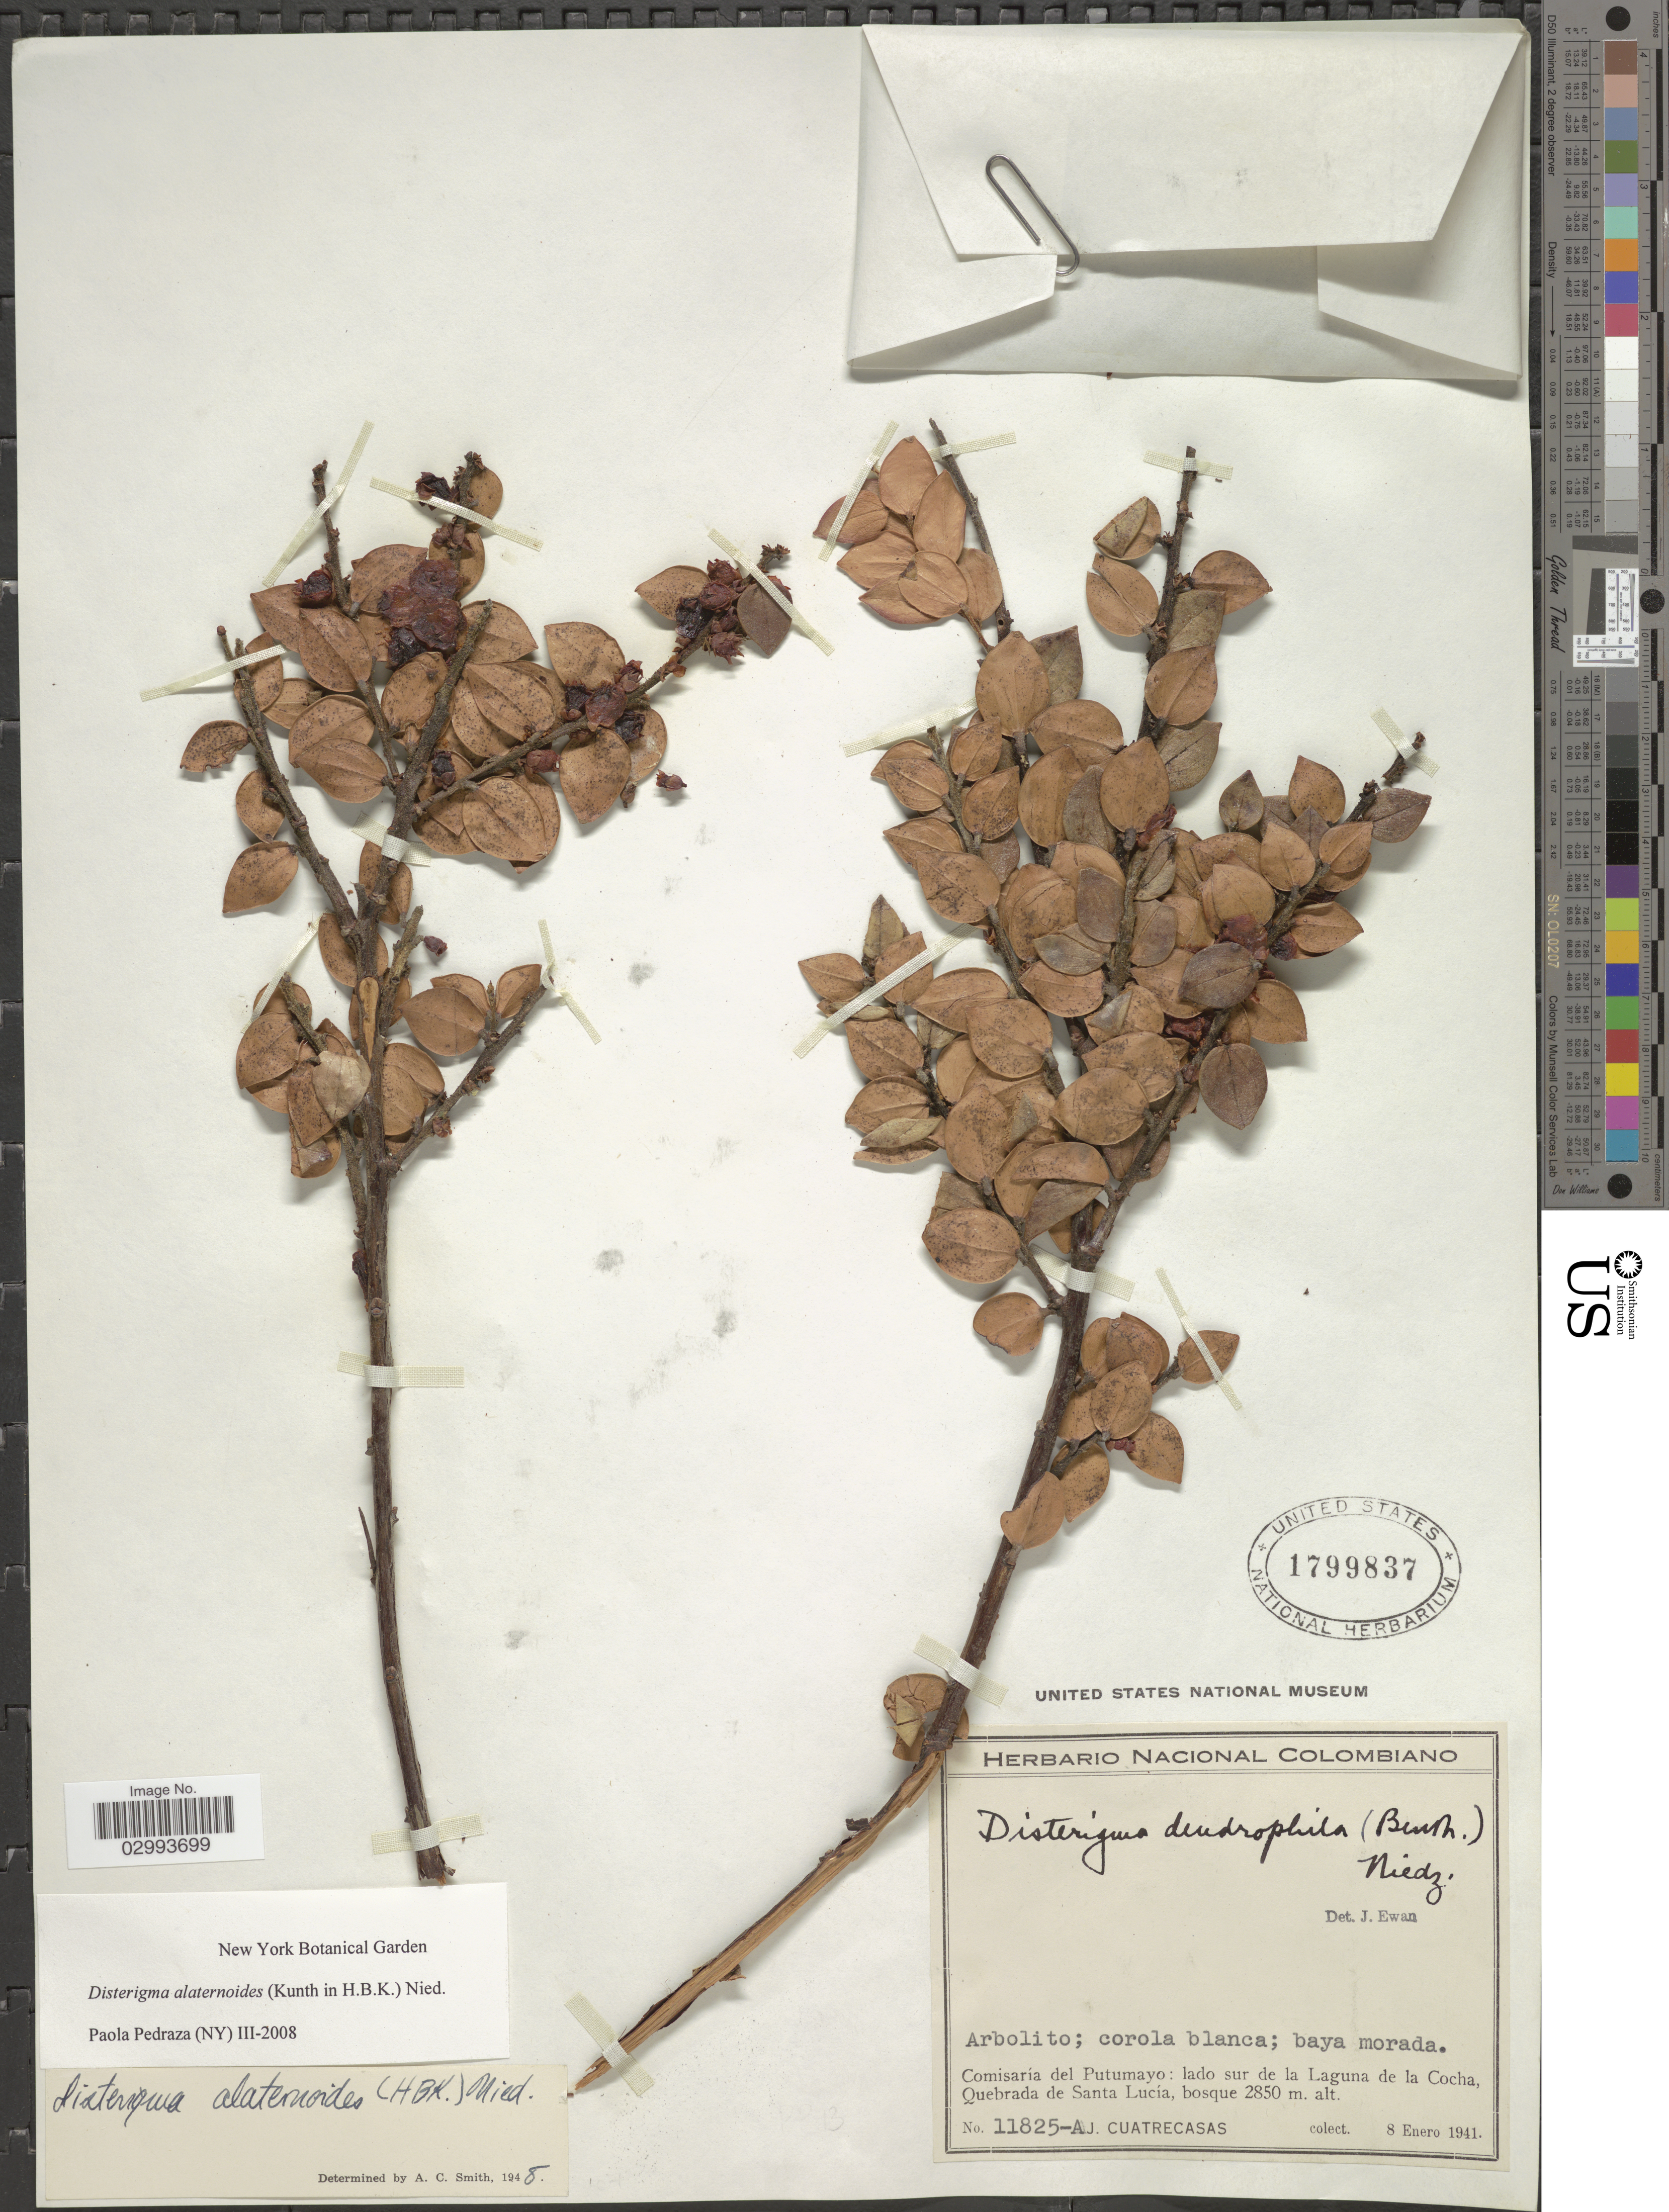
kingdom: Plantae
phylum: Tracheophyta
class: Magnoliopsida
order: Ericales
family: Ericaceae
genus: Disterigma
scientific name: Disterigma alaternoides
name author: (Kunth) Nied.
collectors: J. Cuatrecasas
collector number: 11825-A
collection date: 1941-01-08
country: Colombia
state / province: Putumayo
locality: Comisaría del Putumayo: lado sur de la Laguna de la Cocha, Quebrada de Santa Lucía, bosque.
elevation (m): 2850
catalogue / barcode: US 1799837